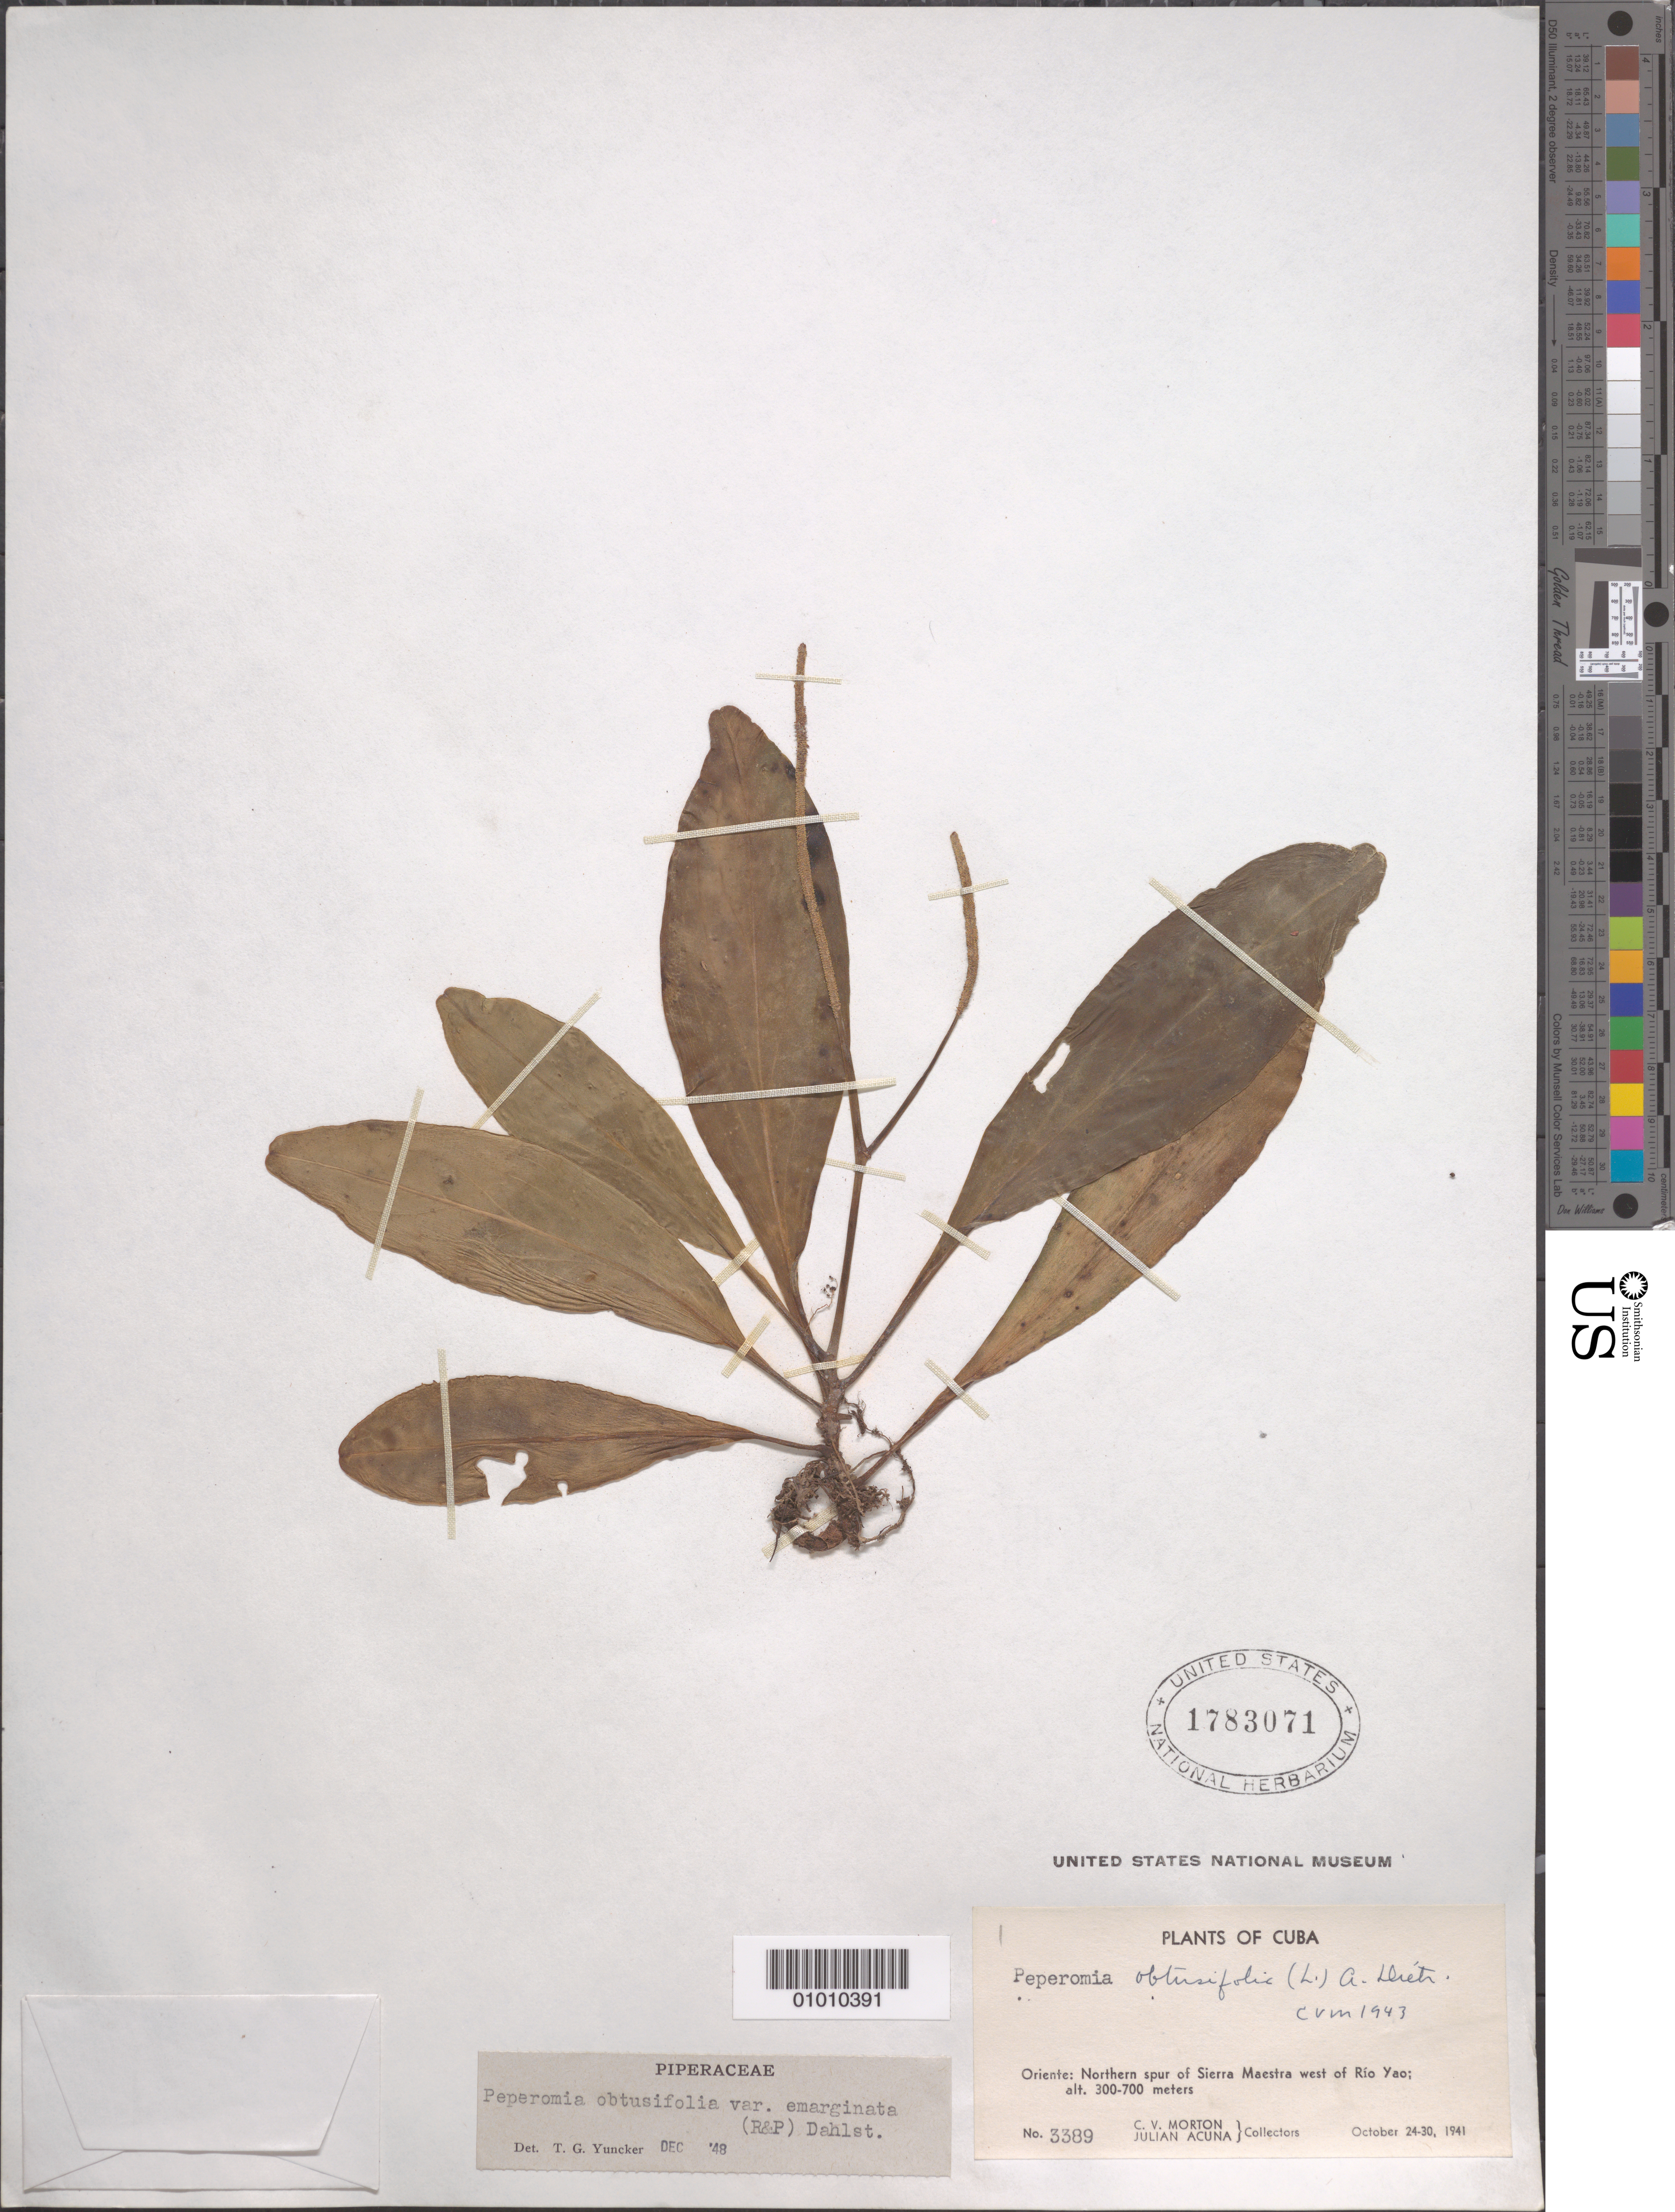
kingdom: Plantae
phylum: Tracheophyta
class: Magnoliopsida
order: Piperales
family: Piperaceae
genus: Peperomia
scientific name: Peperomia obtusifolia var. emarginata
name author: (Ruiz & Pav.) Dahlst.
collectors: C. V. Morton & J. Acuña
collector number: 3389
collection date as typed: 24 Oct 1941 to 30 Oct 1941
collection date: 1941-10-24/1941-10-30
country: Cuba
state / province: Oriente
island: Cuba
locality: Oriente: Northern spur of Sierra Maestra W of Rio Yao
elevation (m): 300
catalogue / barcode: US 1783071